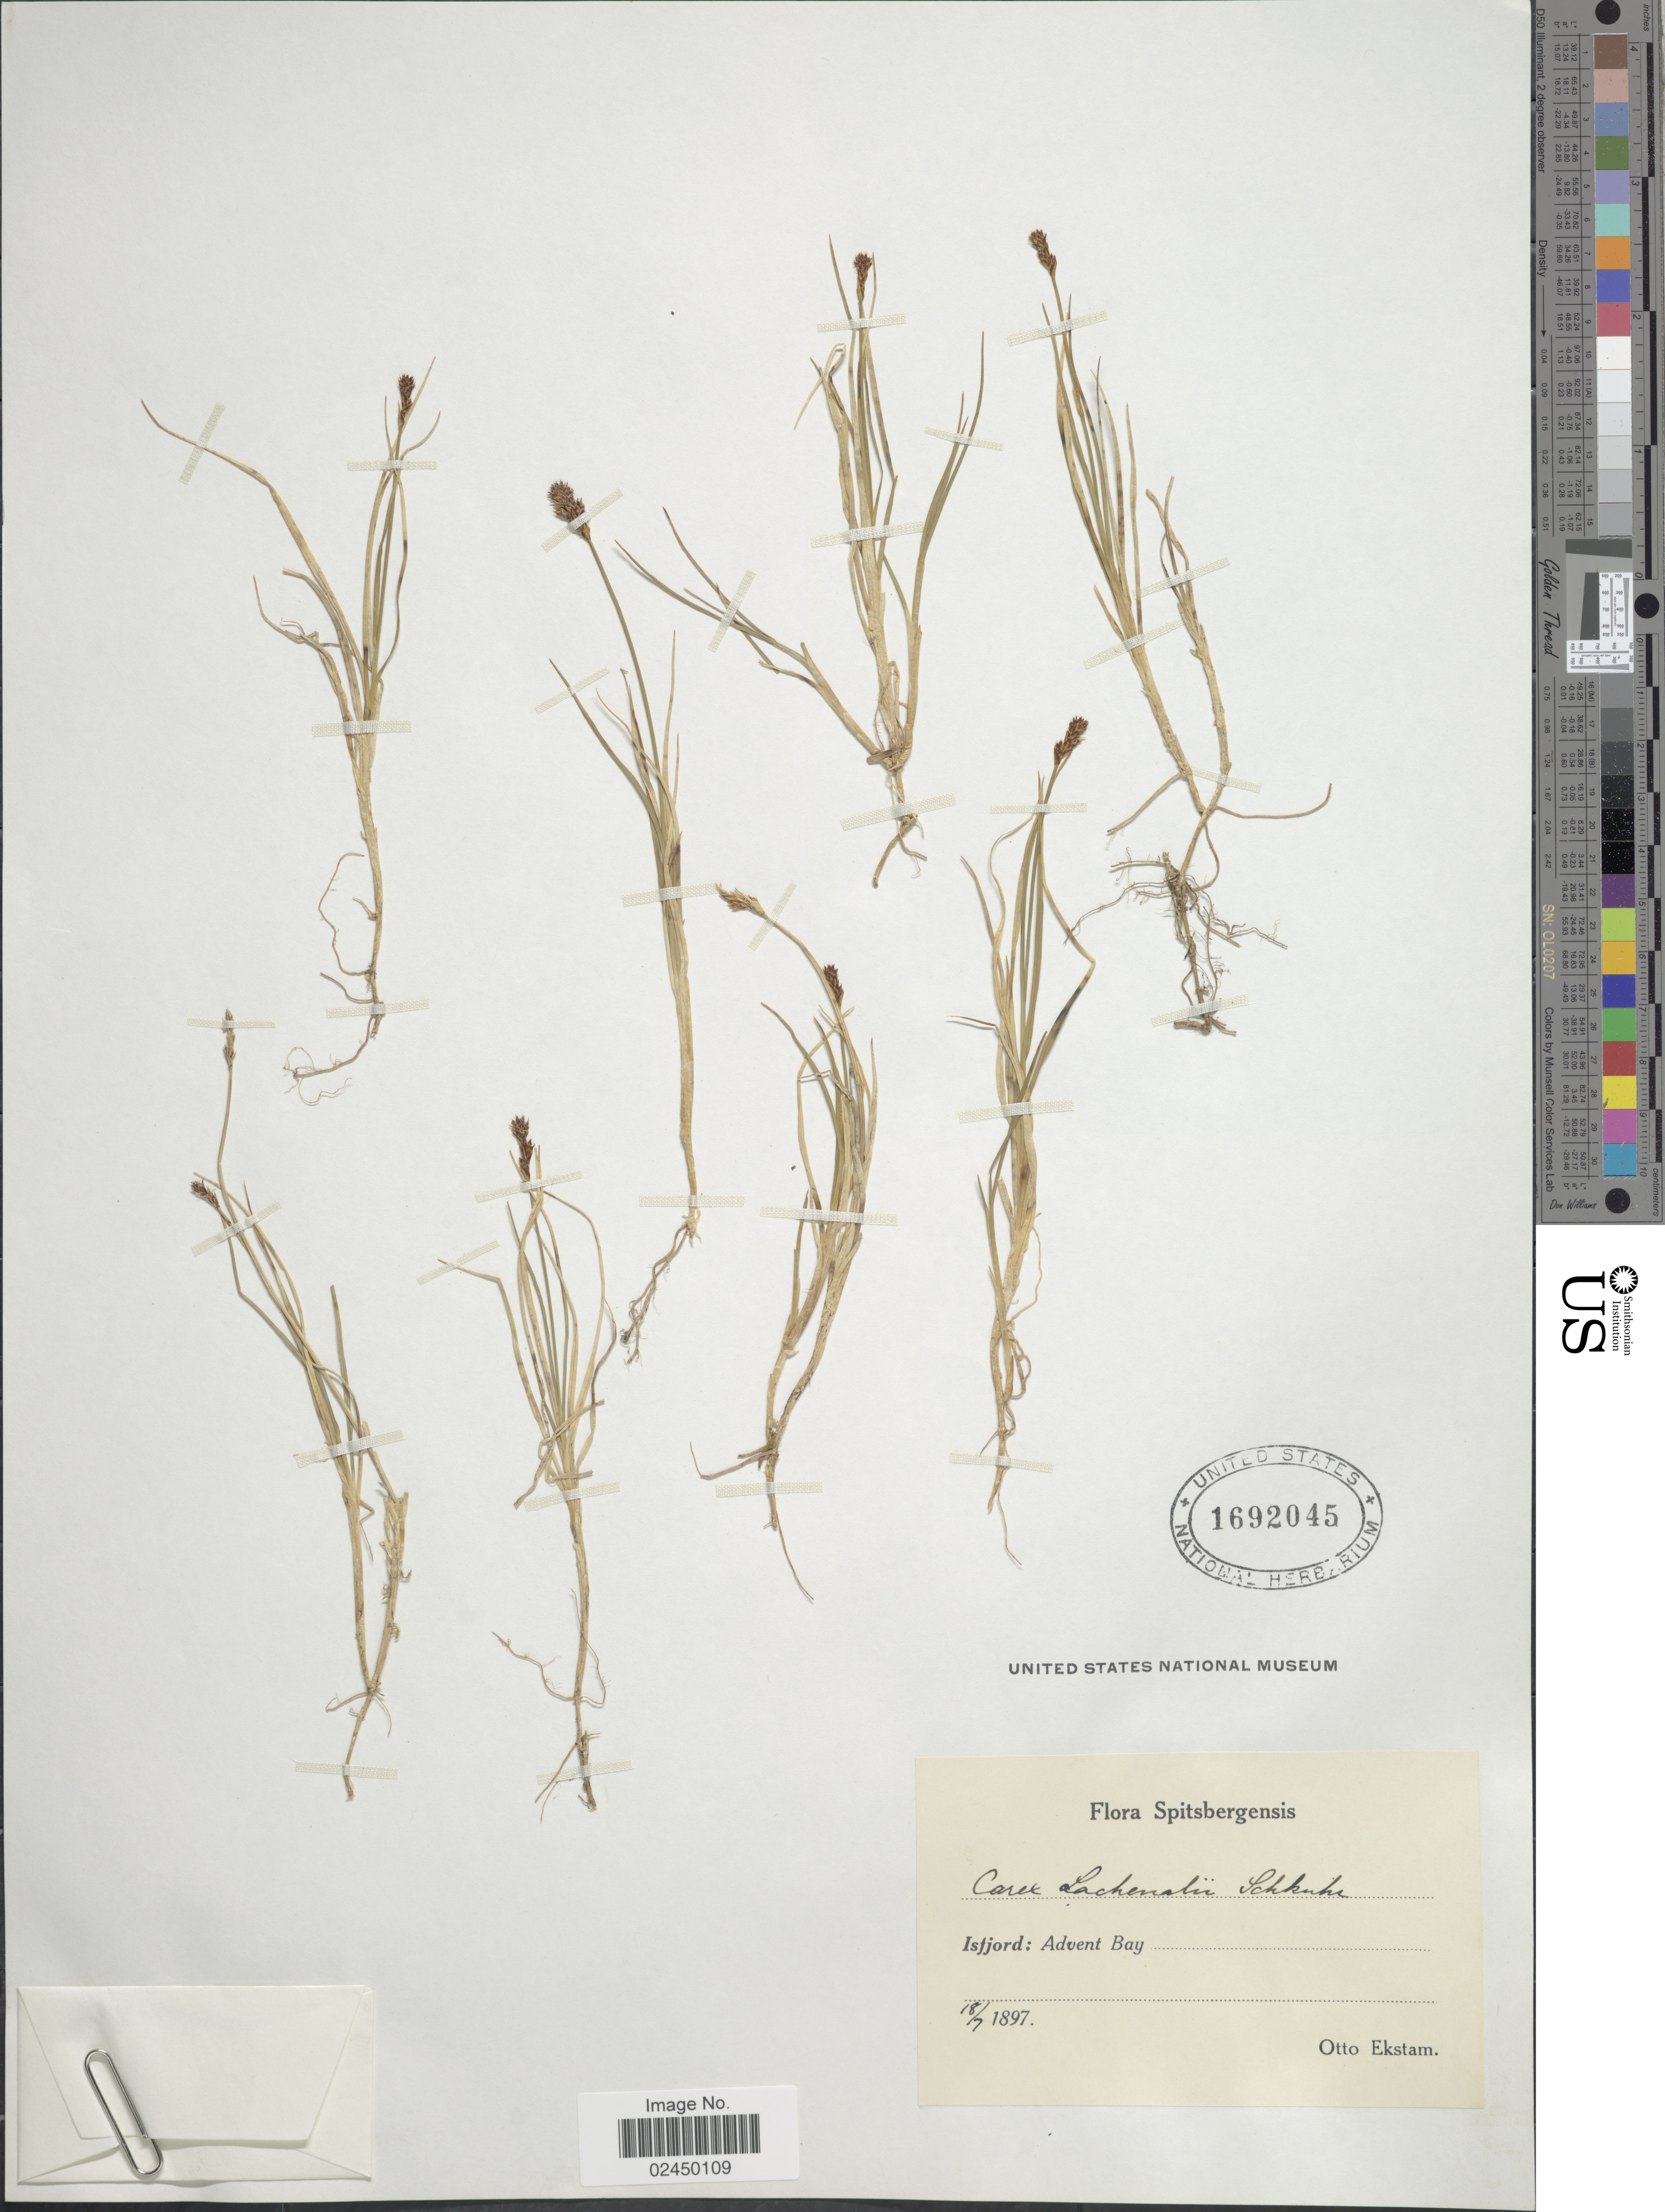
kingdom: Plantae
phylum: Tracheophyta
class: Liliopsida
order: Poales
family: Cyperaceae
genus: Carex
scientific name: Carex lachenalii subsp. lachenalii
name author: Schkuhr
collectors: O. Ekstam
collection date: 1897-07-18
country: Norway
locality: Spitsbergensis, Isfjord: Advent Bay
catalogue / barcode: US 1692045